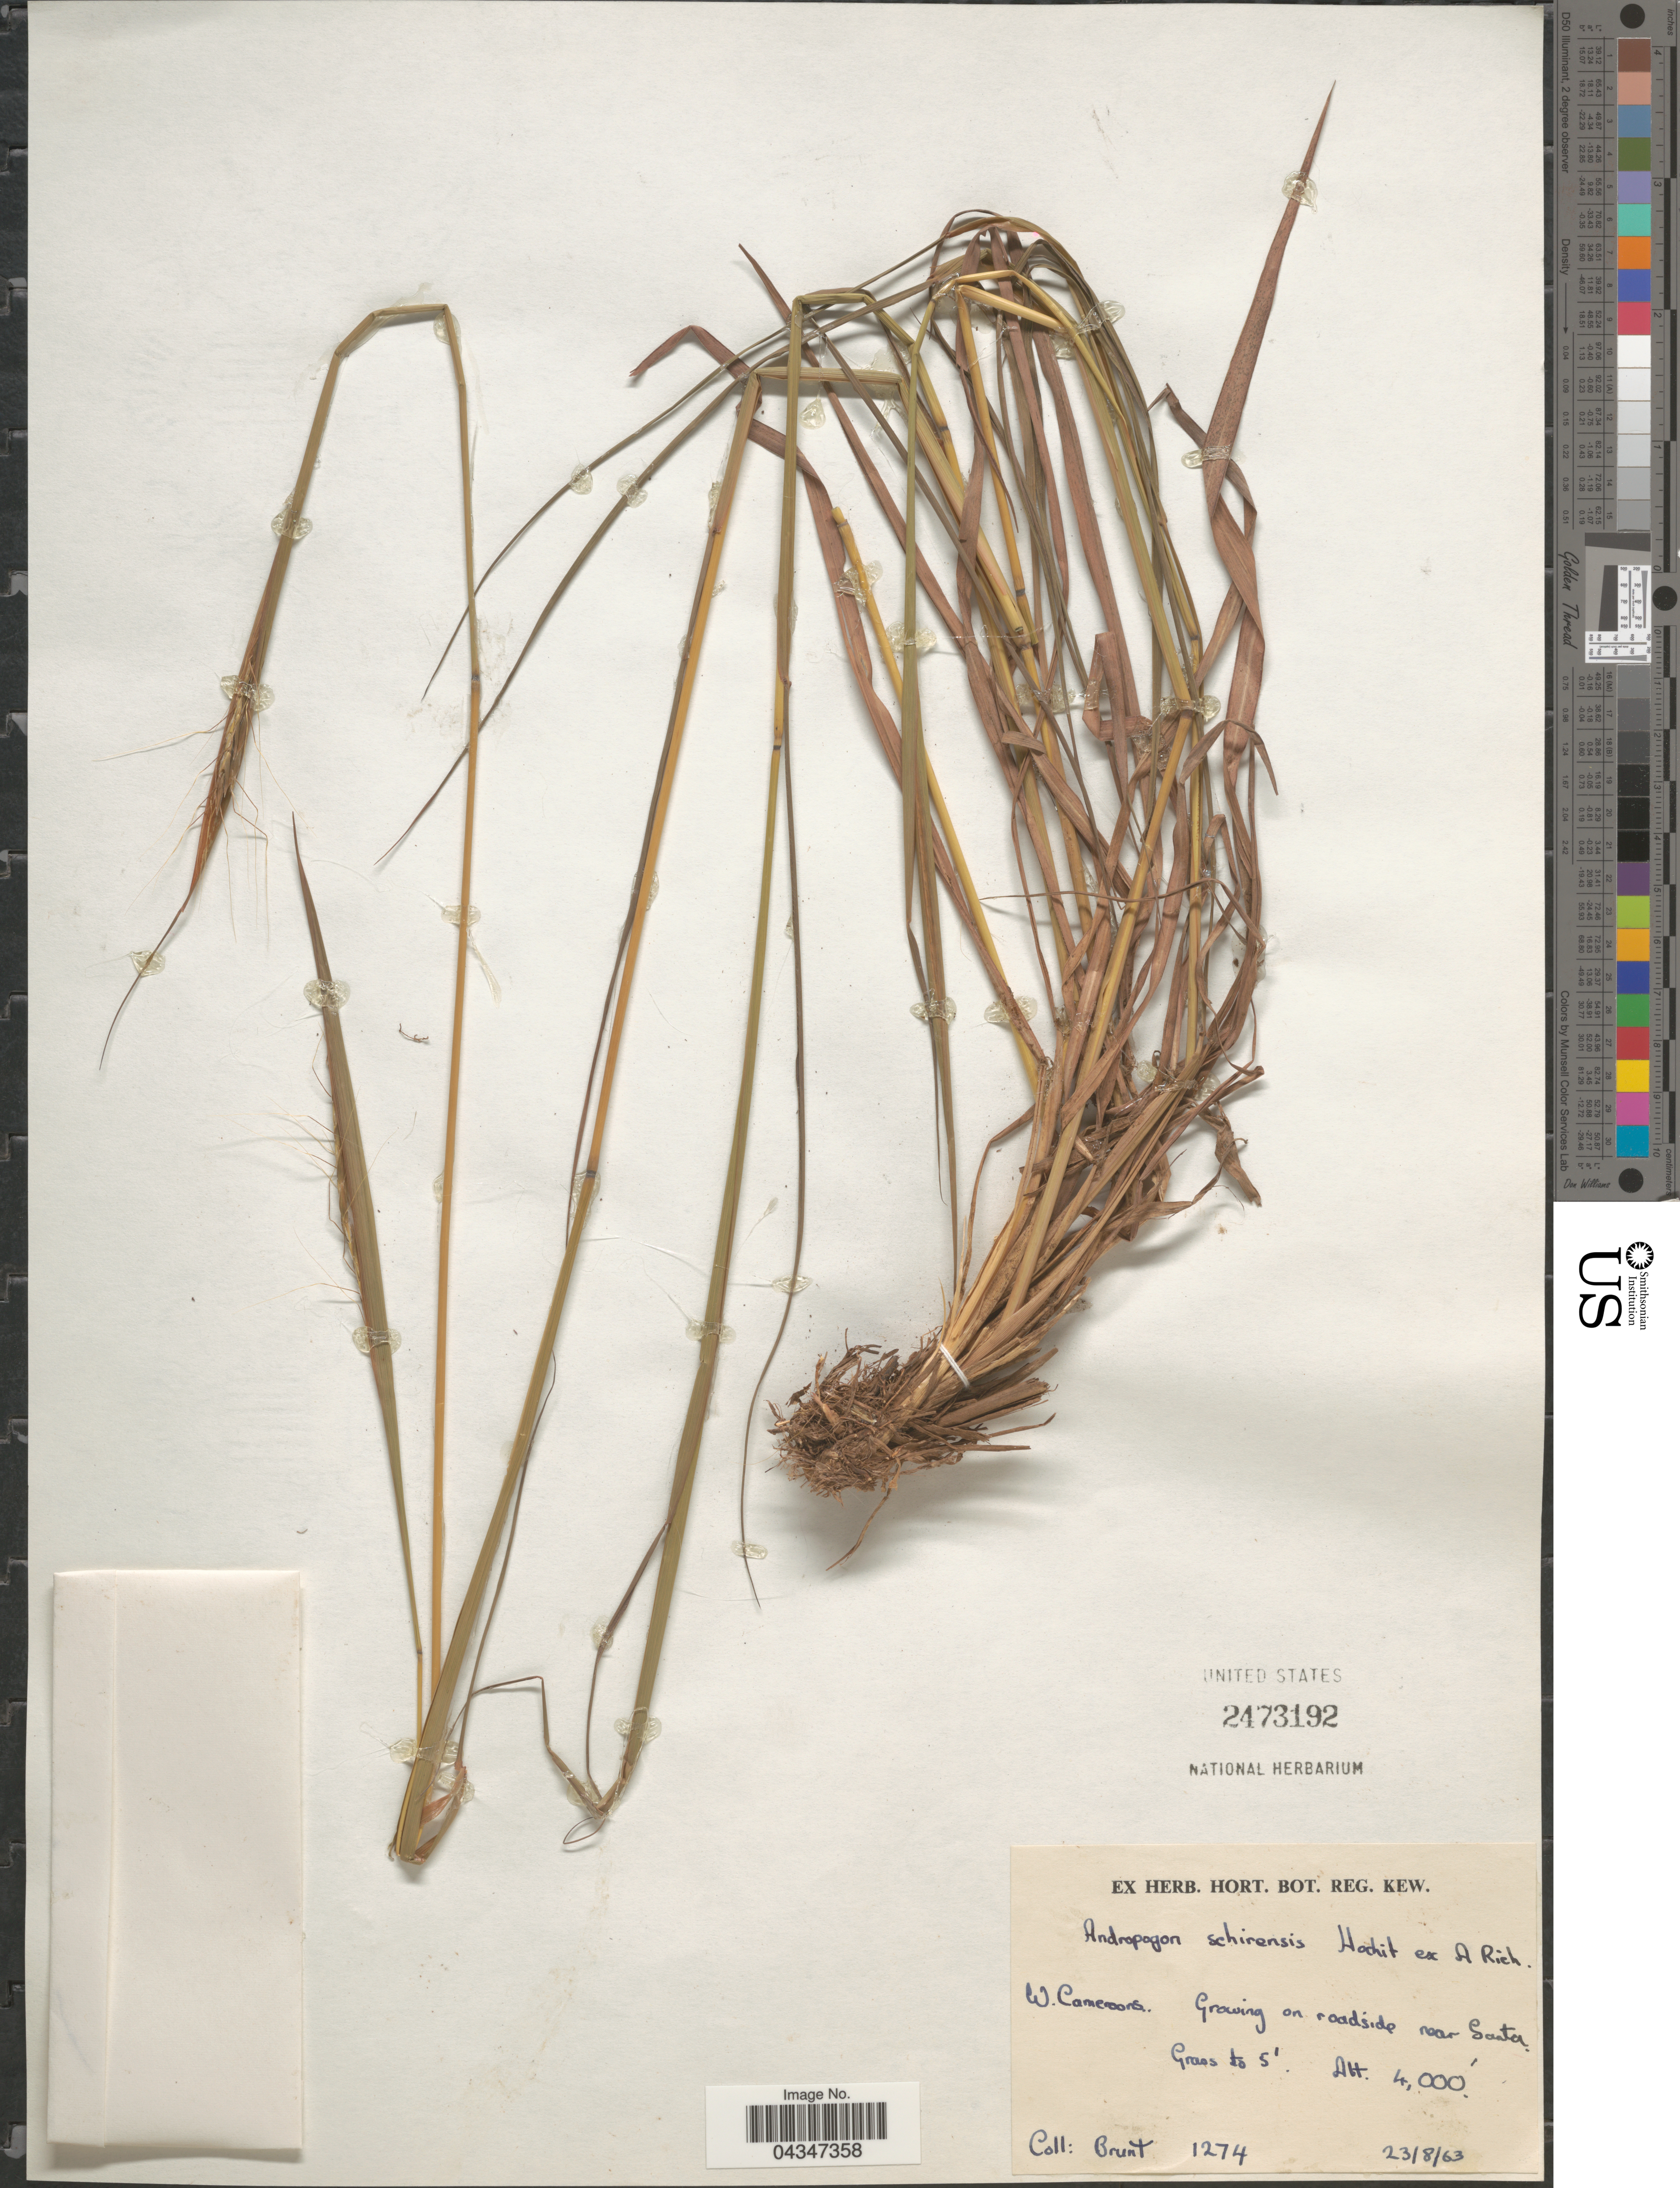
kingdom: Plantae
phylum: Tracheophyta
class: Liliopsida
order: Poales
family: Poaceae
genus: Andropogon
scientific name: Andropogon schirensis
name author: Hochst. ex A. Rich.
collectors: Brunt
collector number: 1274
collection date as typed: Transcribed d/m/y: 23/8/63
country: Cameroon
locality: W. Cameroons. Growing on roadside near Santa.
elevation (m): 1219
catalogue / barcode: US 2473192